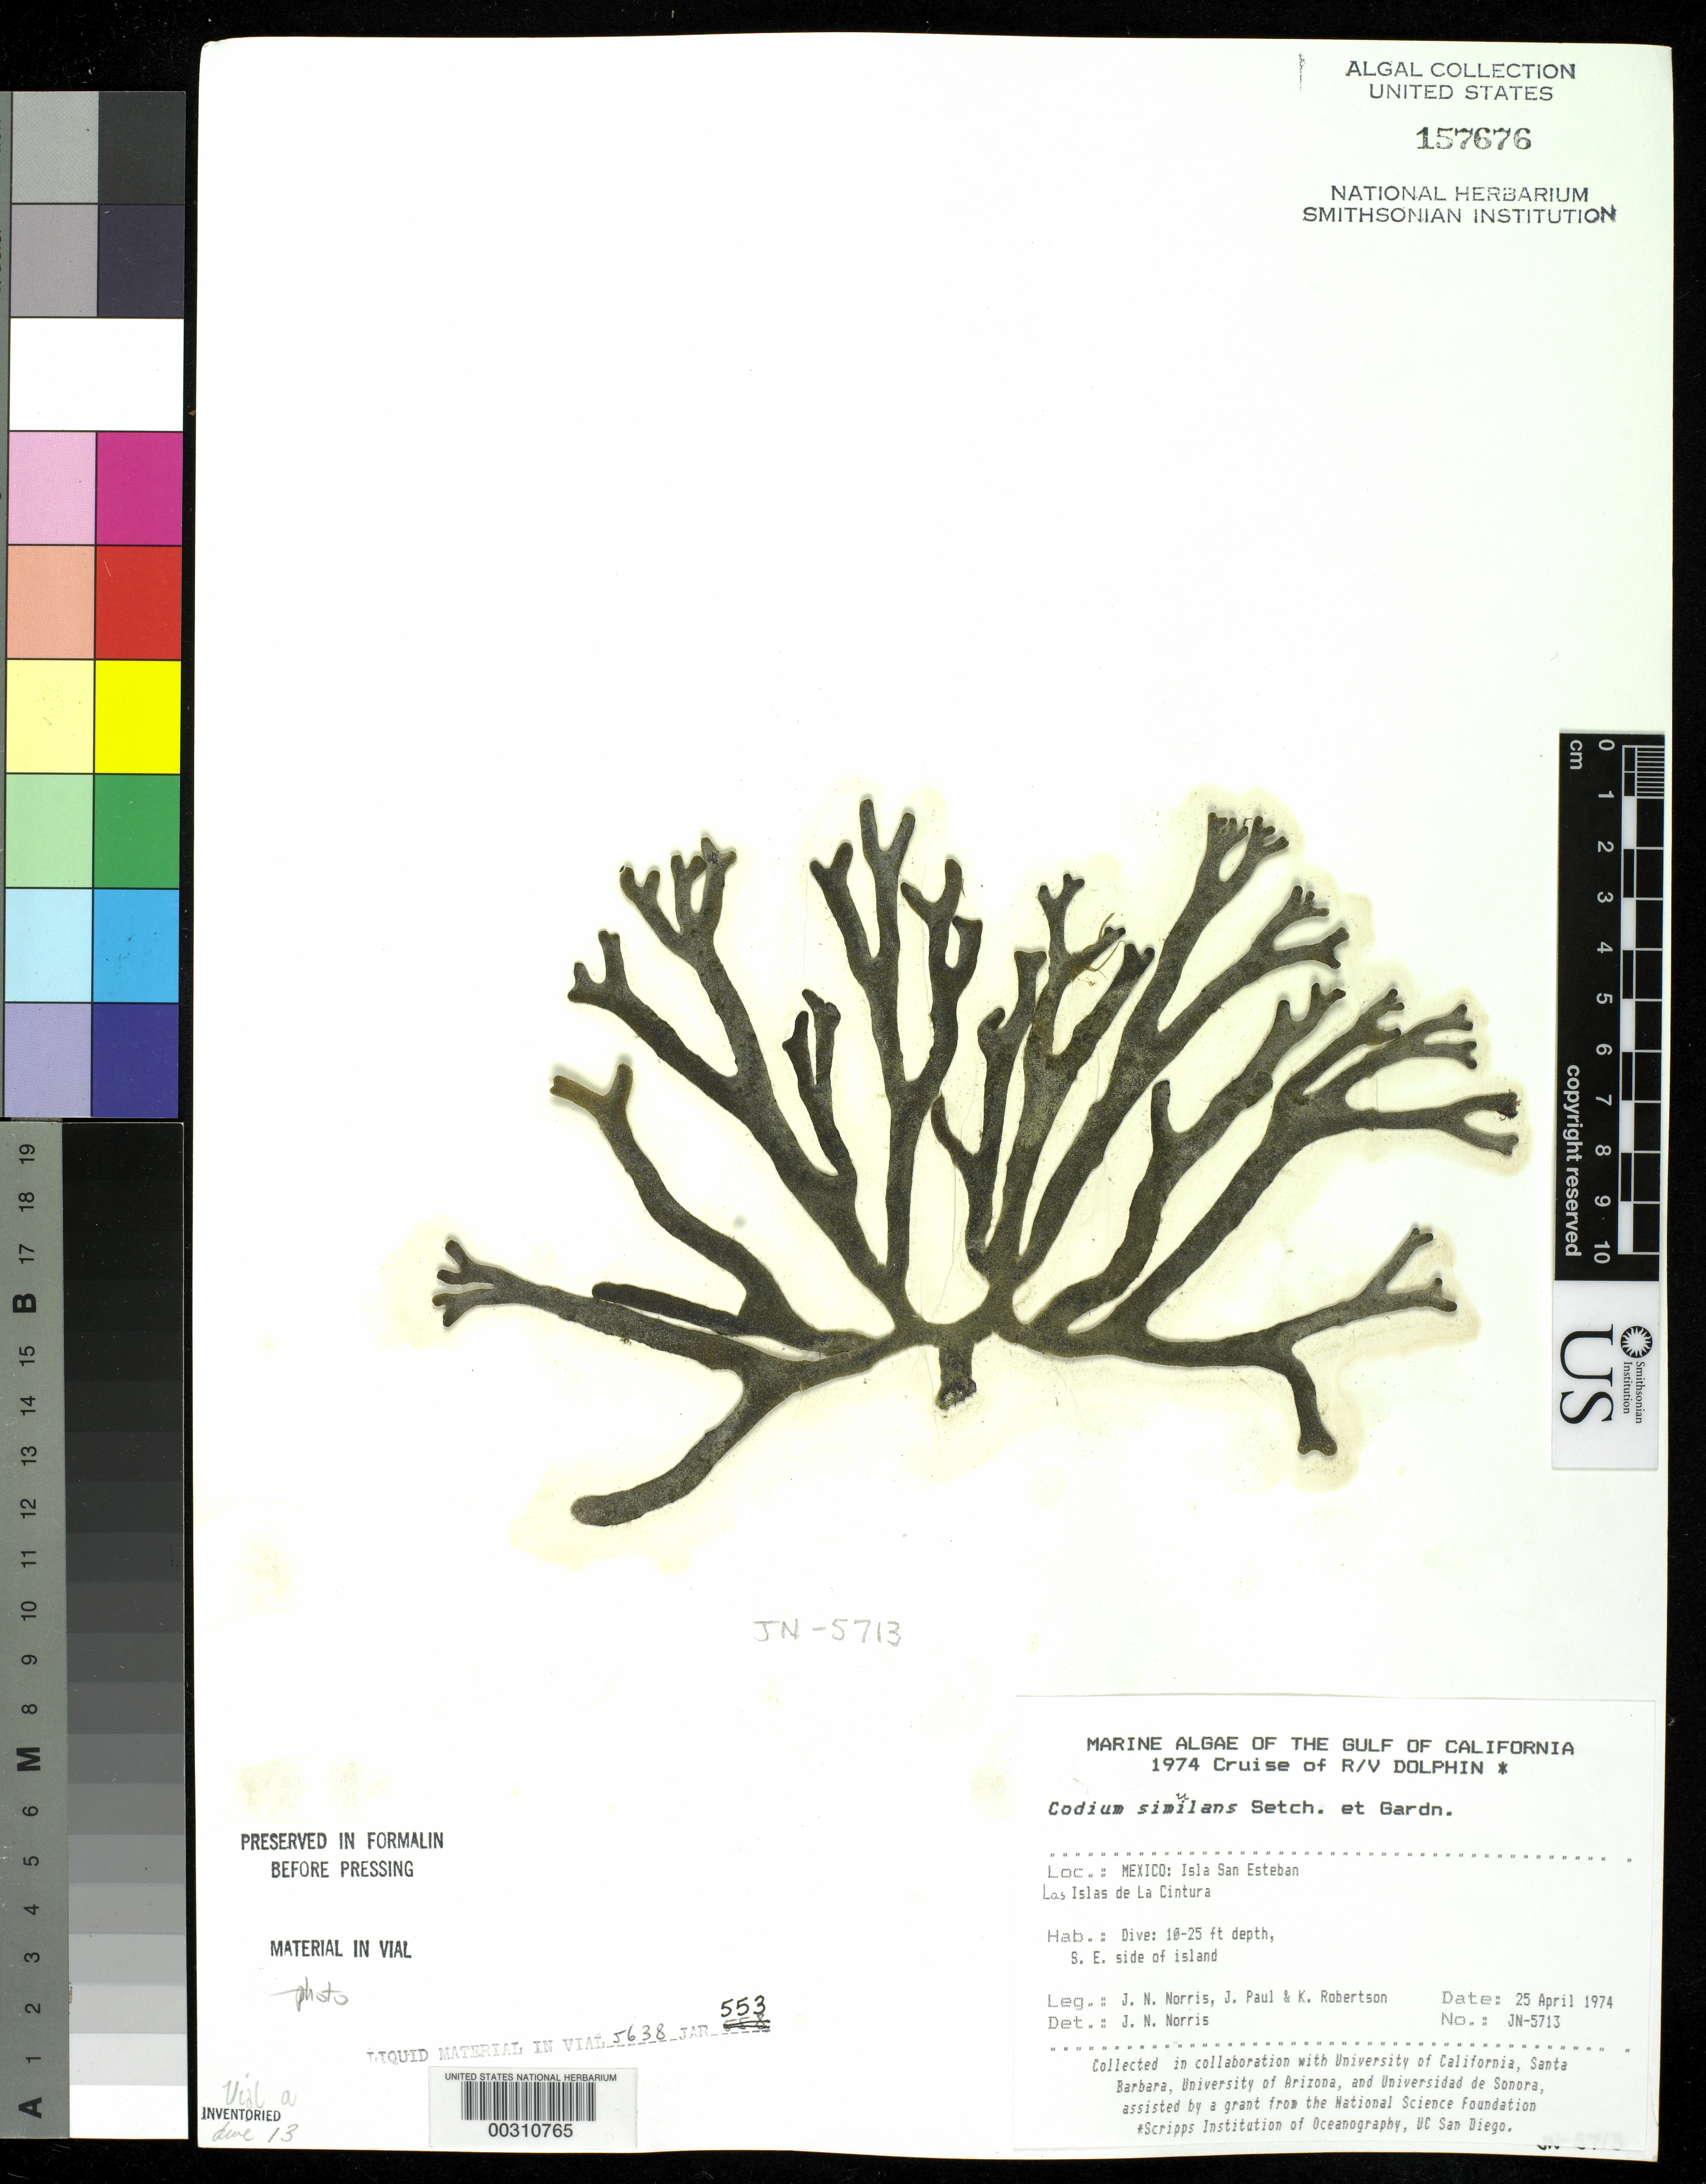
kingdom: Plantae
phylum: Chlorophyta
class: Ulvophyceae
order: Bryopsidales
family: Codiaceae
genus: Codium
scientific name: Codium simulans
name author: Setch. & N.L. Gardner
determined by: Norris, James N.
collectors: J. N. Norris, J. Paul & K. Robertson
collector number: JN-5713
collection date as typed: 25 Apr 1974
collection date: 1974-04-25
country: Mexico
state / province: Baja California Norte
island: Isla San Esteban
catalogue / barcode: US 157676